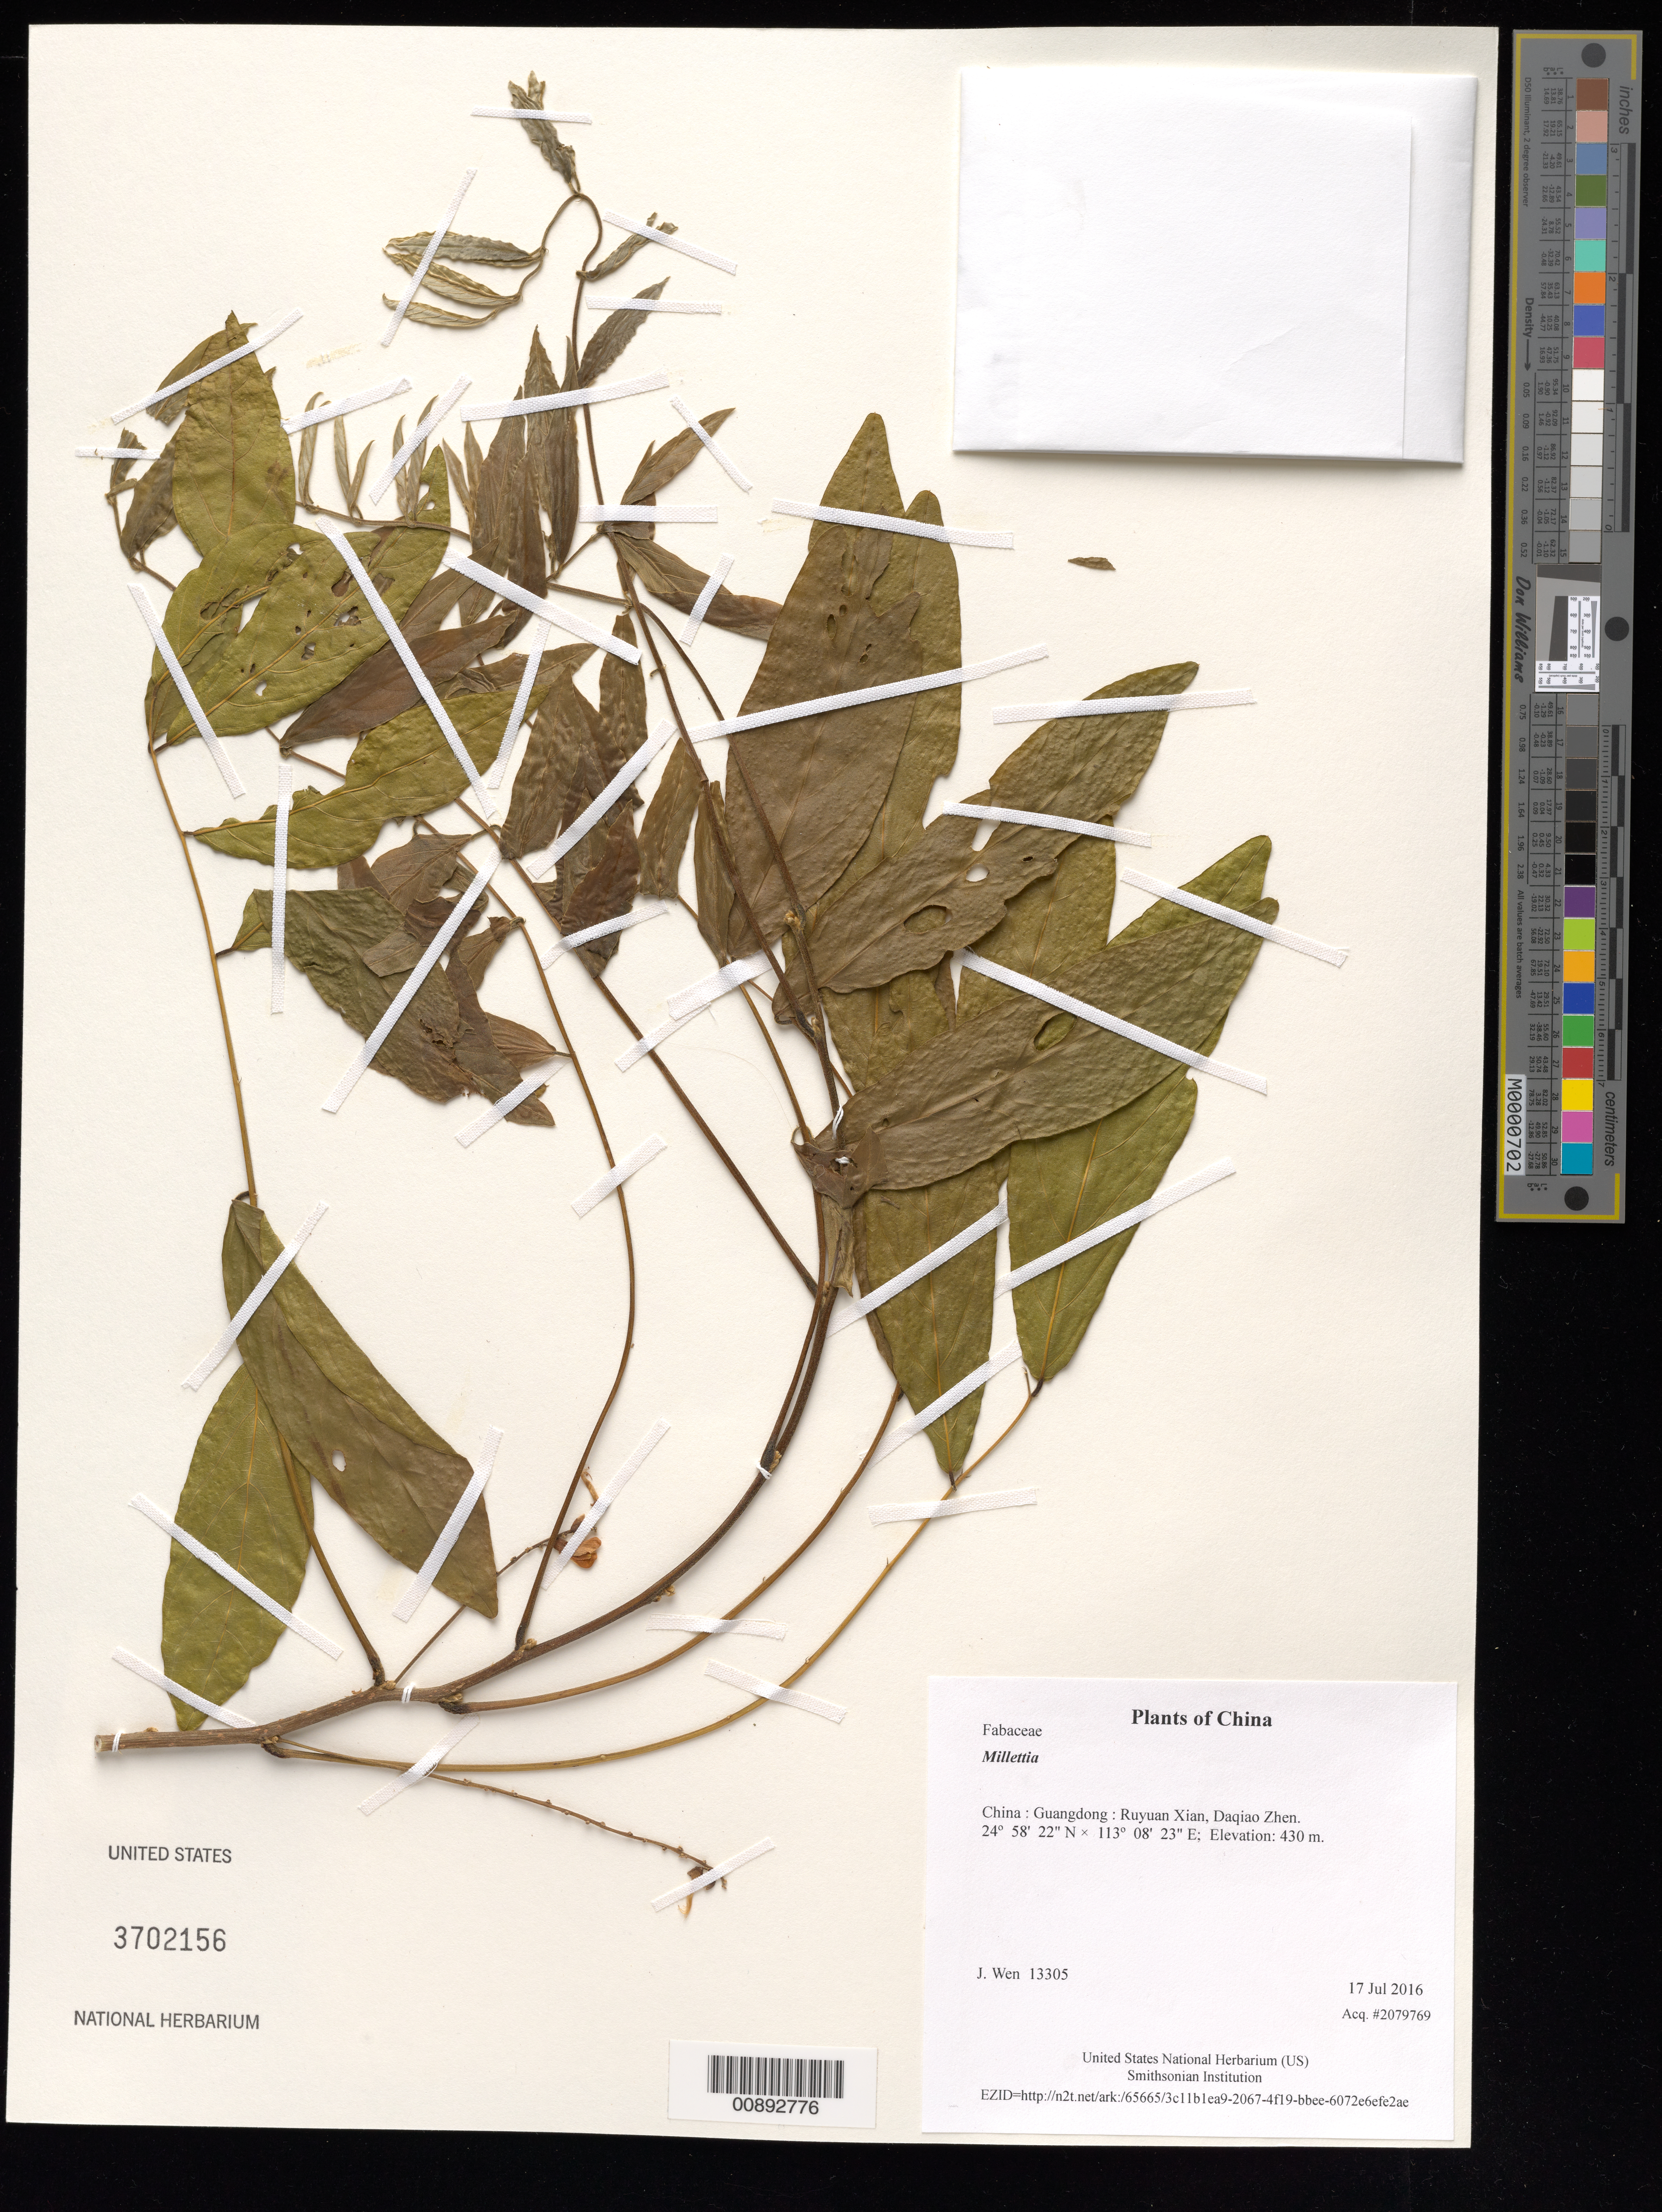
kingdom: Plantae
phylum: Tracheophyta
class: Magnoliopsida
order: Fabales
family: Fabaceae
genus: Millettia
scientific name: Millettia sp.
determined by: Wen, Jun, (BOT), Smithsonian Institution - National Museum of Natural History (UNITED STATES)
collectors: J. Wen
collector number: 13305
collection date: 2016-07-17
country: China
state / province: Guangdong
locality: Ruyuan Xian, Daqiao Zhen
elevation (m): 430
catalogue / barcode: US 3702156